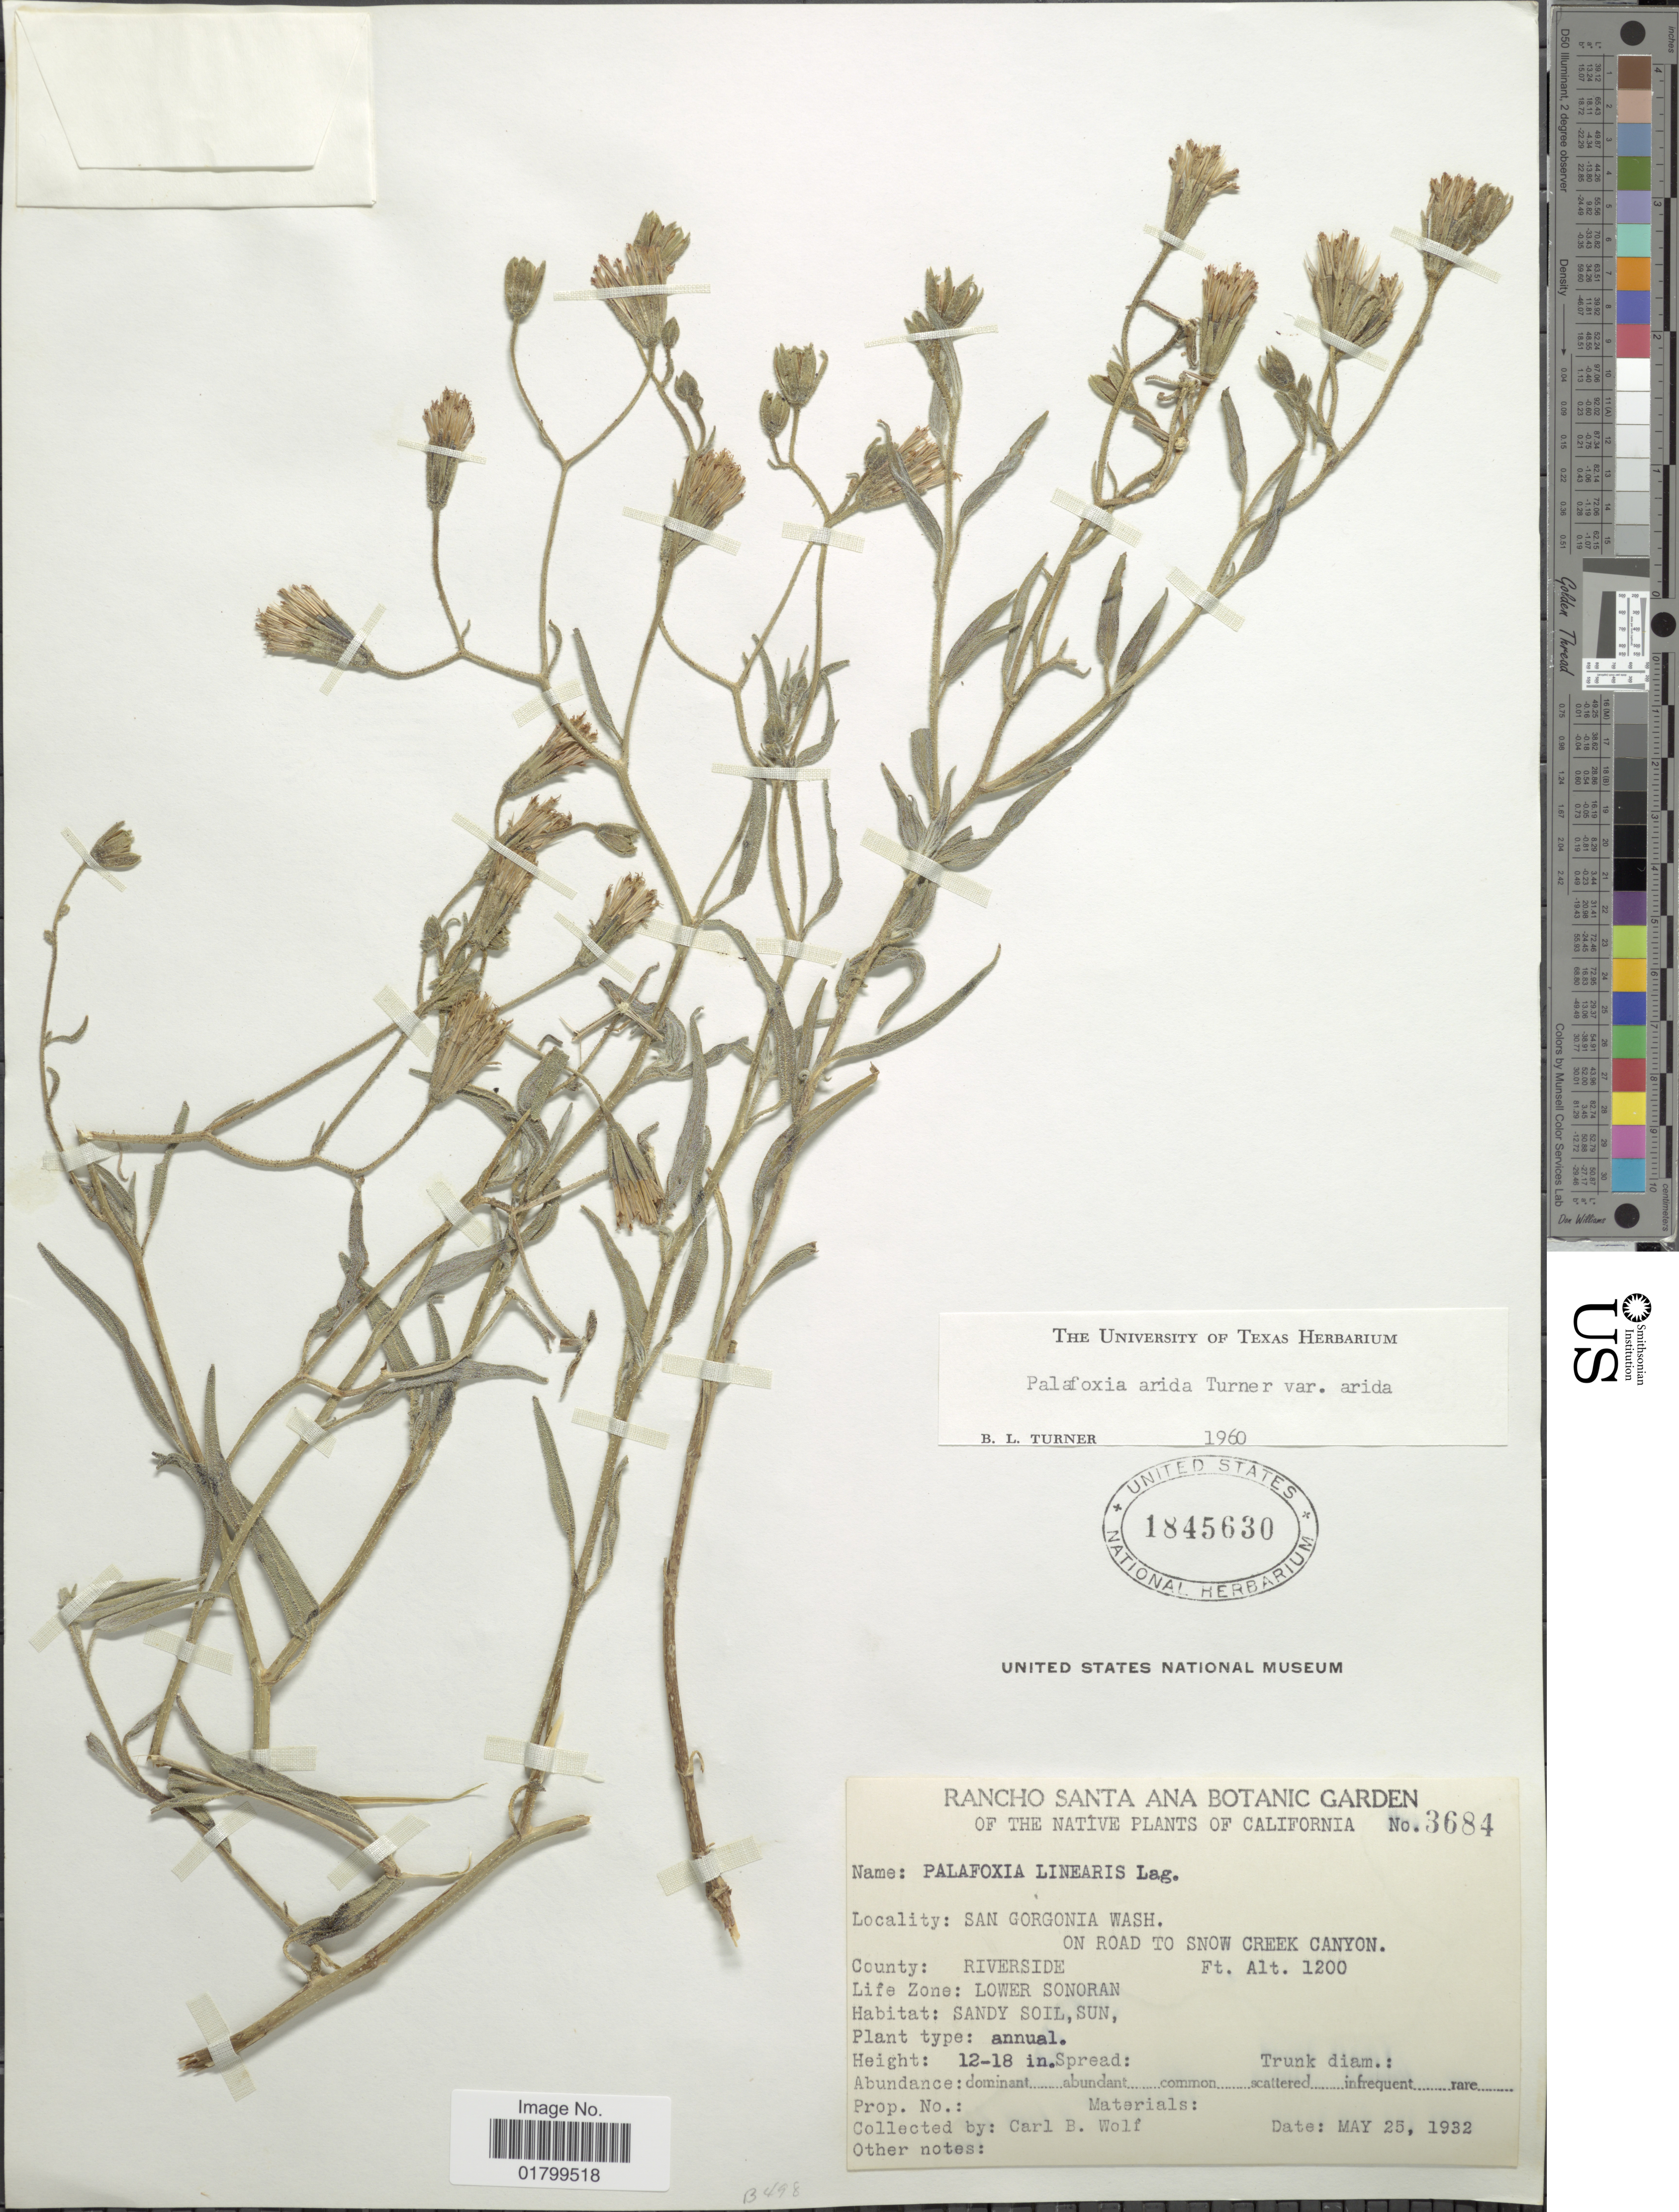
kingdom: Plantae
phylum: Tracheophyta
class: Magnoliopsida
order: Asterales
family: Asteraceae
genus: Palafoxia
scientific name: Palafoxia arida var. arida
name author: B.L. Turner & M.I. Morris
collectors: C. B. Wolf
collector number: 3684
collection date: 1932-05-25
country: United States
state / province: California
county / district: Riverside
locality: San Gorgonia Wash., on road to Snow Creek Canyon, County: Riverside, Life Zone: Lower Sonoran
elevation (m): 366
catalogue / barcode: US 1845630